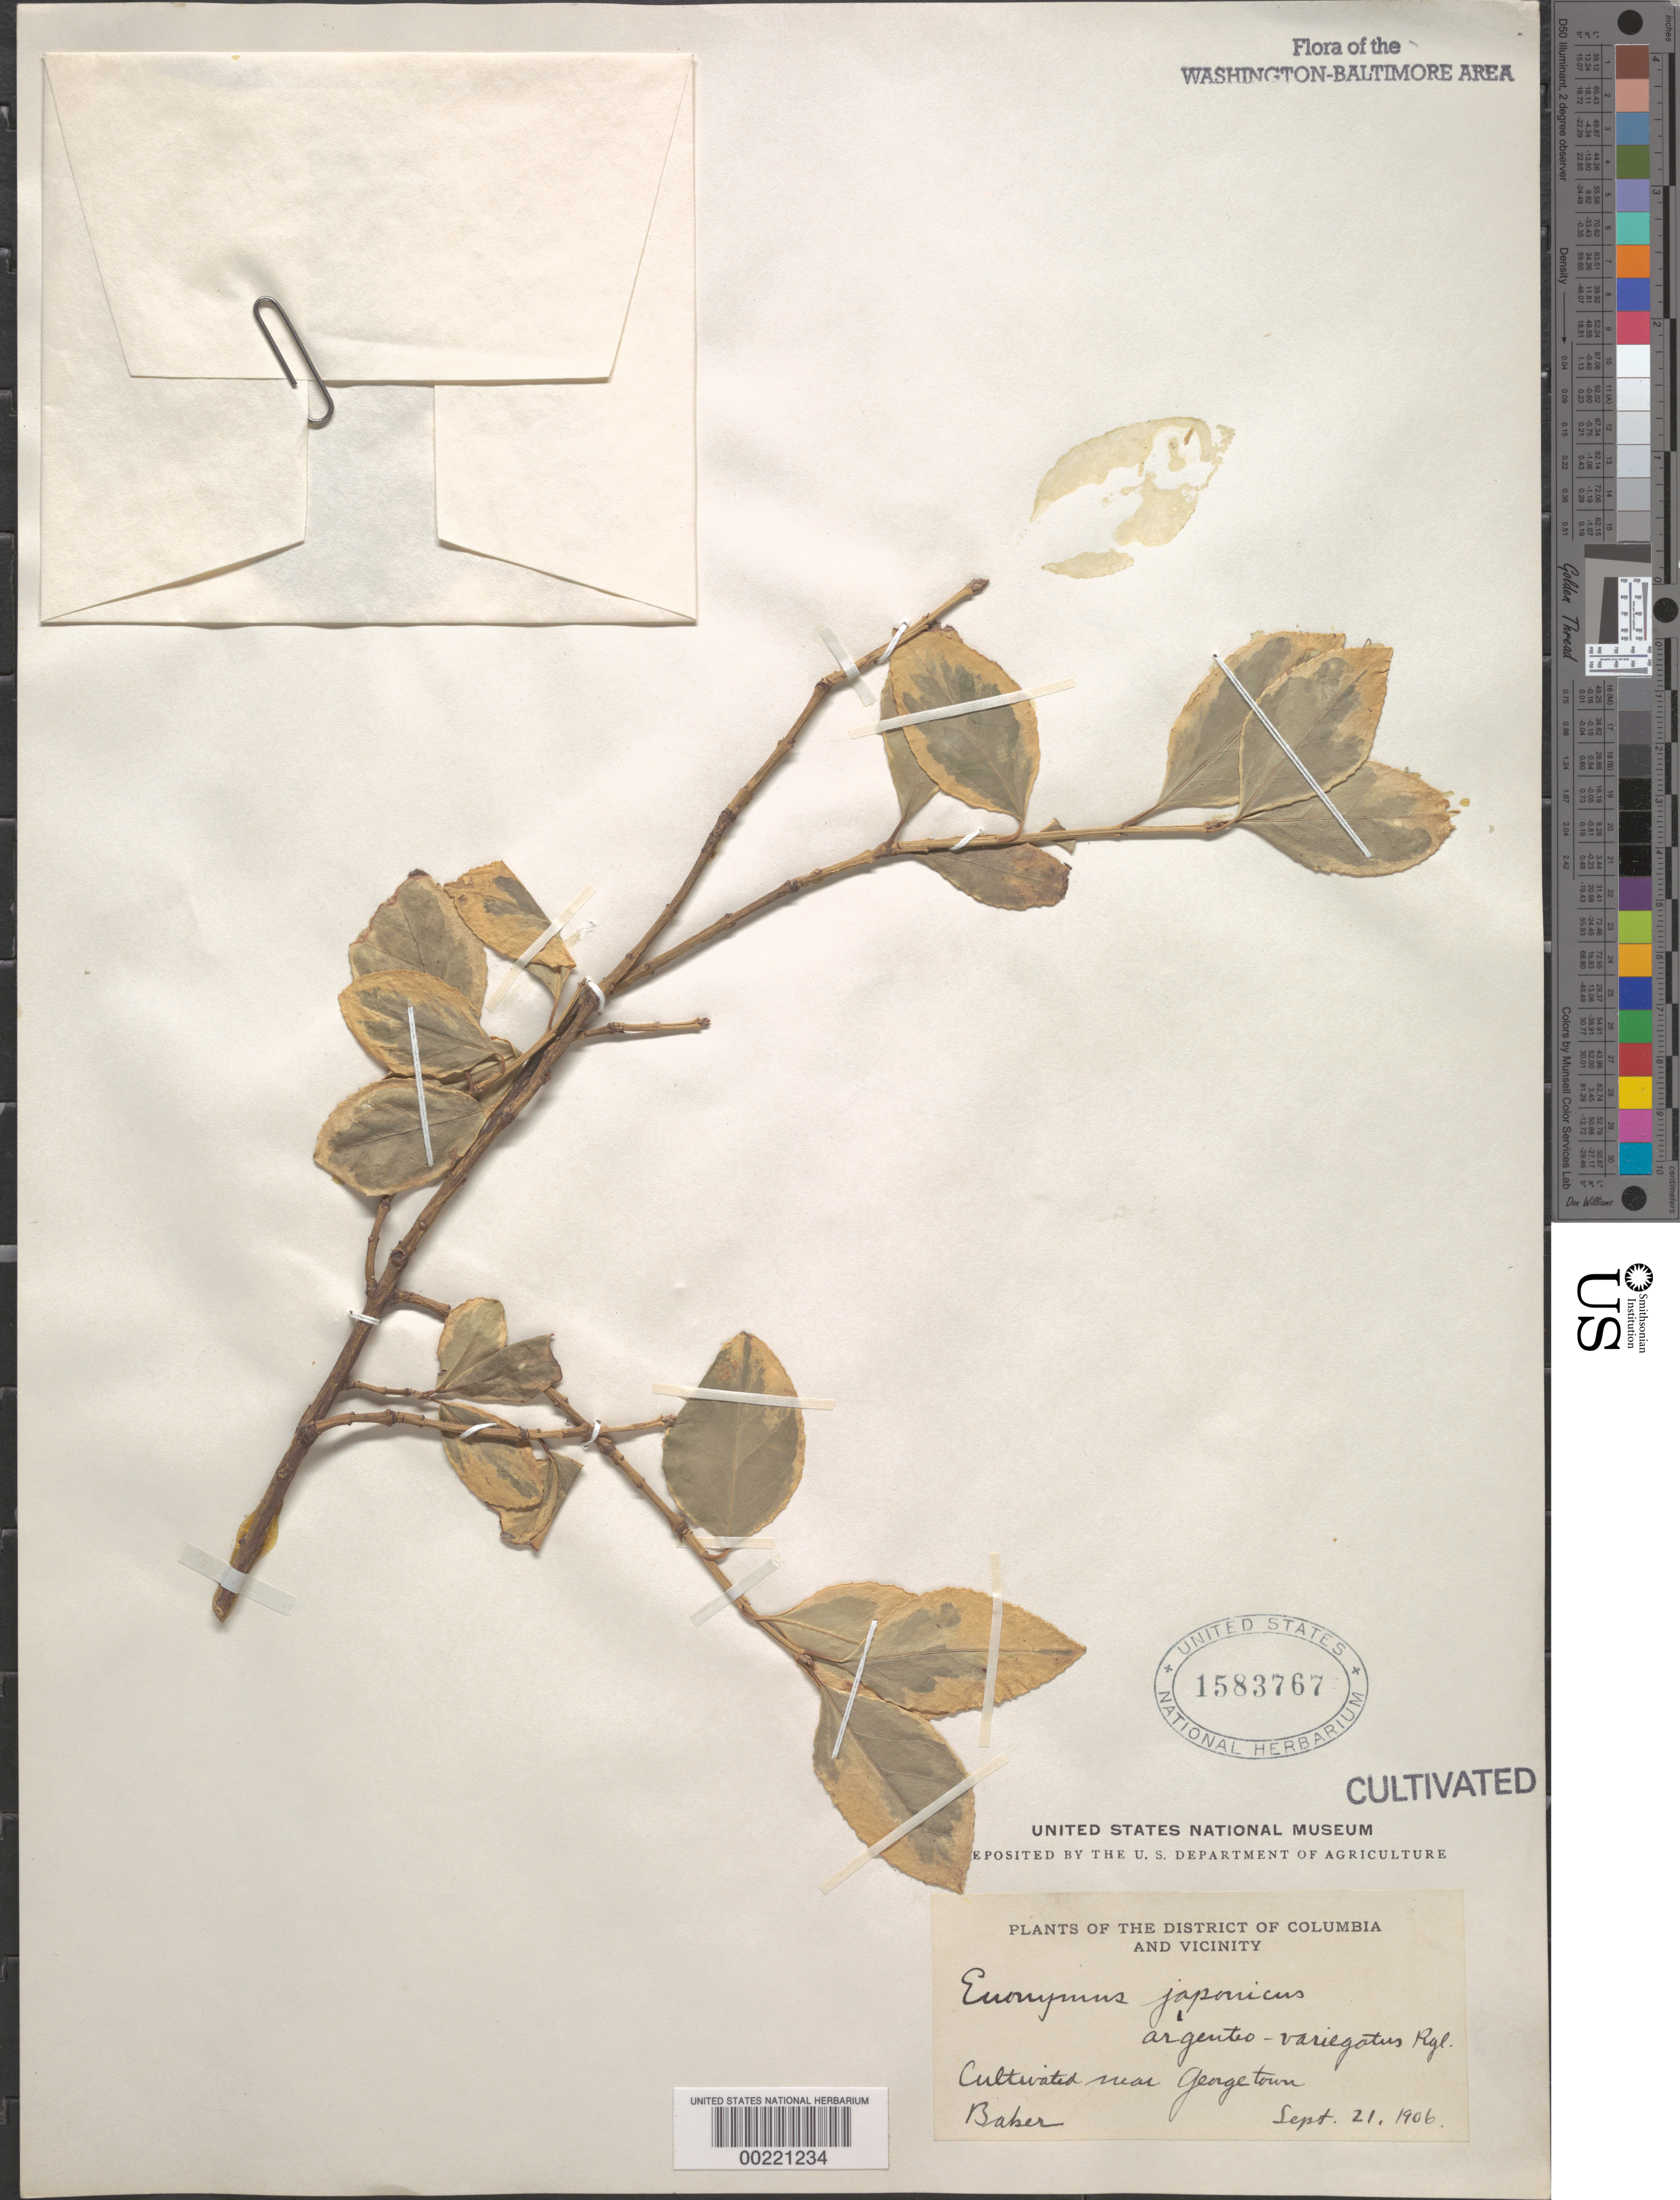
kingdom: Plantae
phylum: Tracheophyta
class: Magnoliopsida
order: Celastrales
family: Celastraceae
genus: Euonymus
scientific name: Euonymus japonicus var. argenteovariegatus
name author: Regel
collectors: -- Baker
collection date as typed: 21 Sep 1906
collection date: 1906-09-21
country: United States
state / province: District of Columbia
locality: Near Georgetown C. and O. Canal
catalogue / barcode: US 1583767